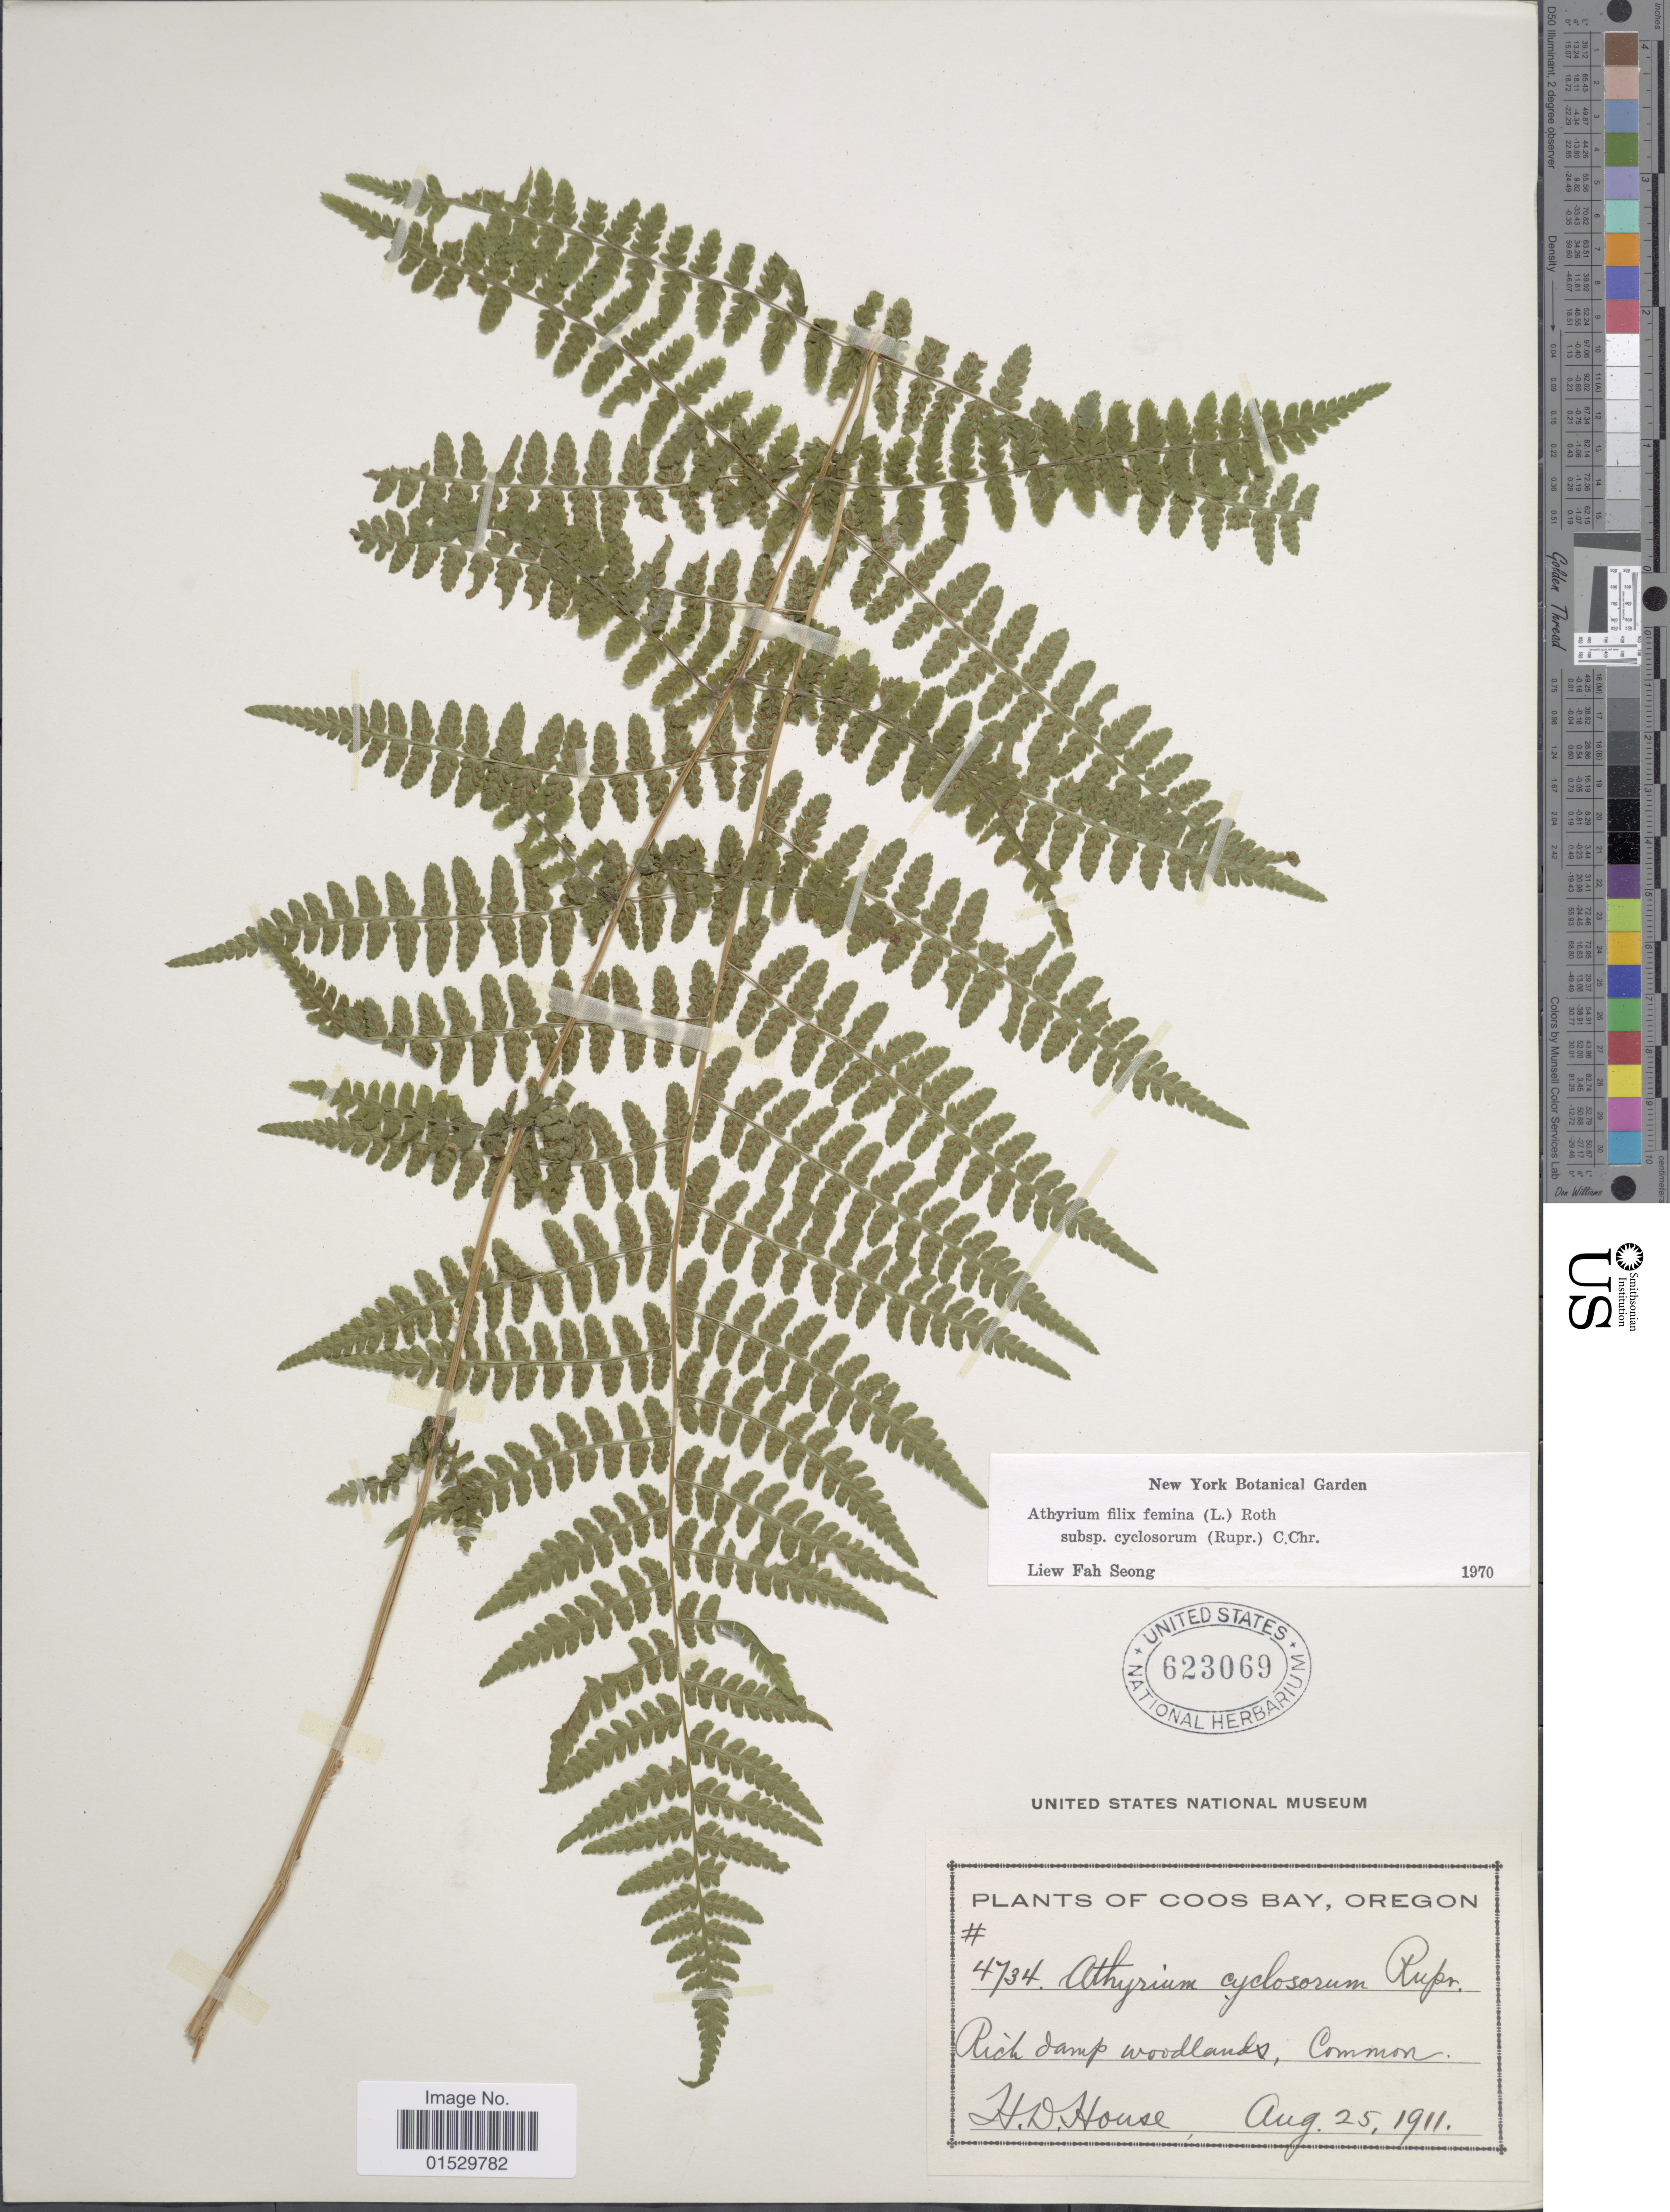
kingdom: Plantae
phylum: Tracheophyta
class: Polypodiopsida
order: Polypodiales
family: Athyriaceae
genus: Athyrium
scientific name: Athyrium filix-femina subsp. cyclosorum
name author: (Rupr.) C. Chr.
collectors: H. D. House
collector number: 4734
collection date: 1911-08-25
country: United States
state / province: Oregon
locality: Coos Bay, Rich damp woodlands, common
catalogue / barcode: US 623069